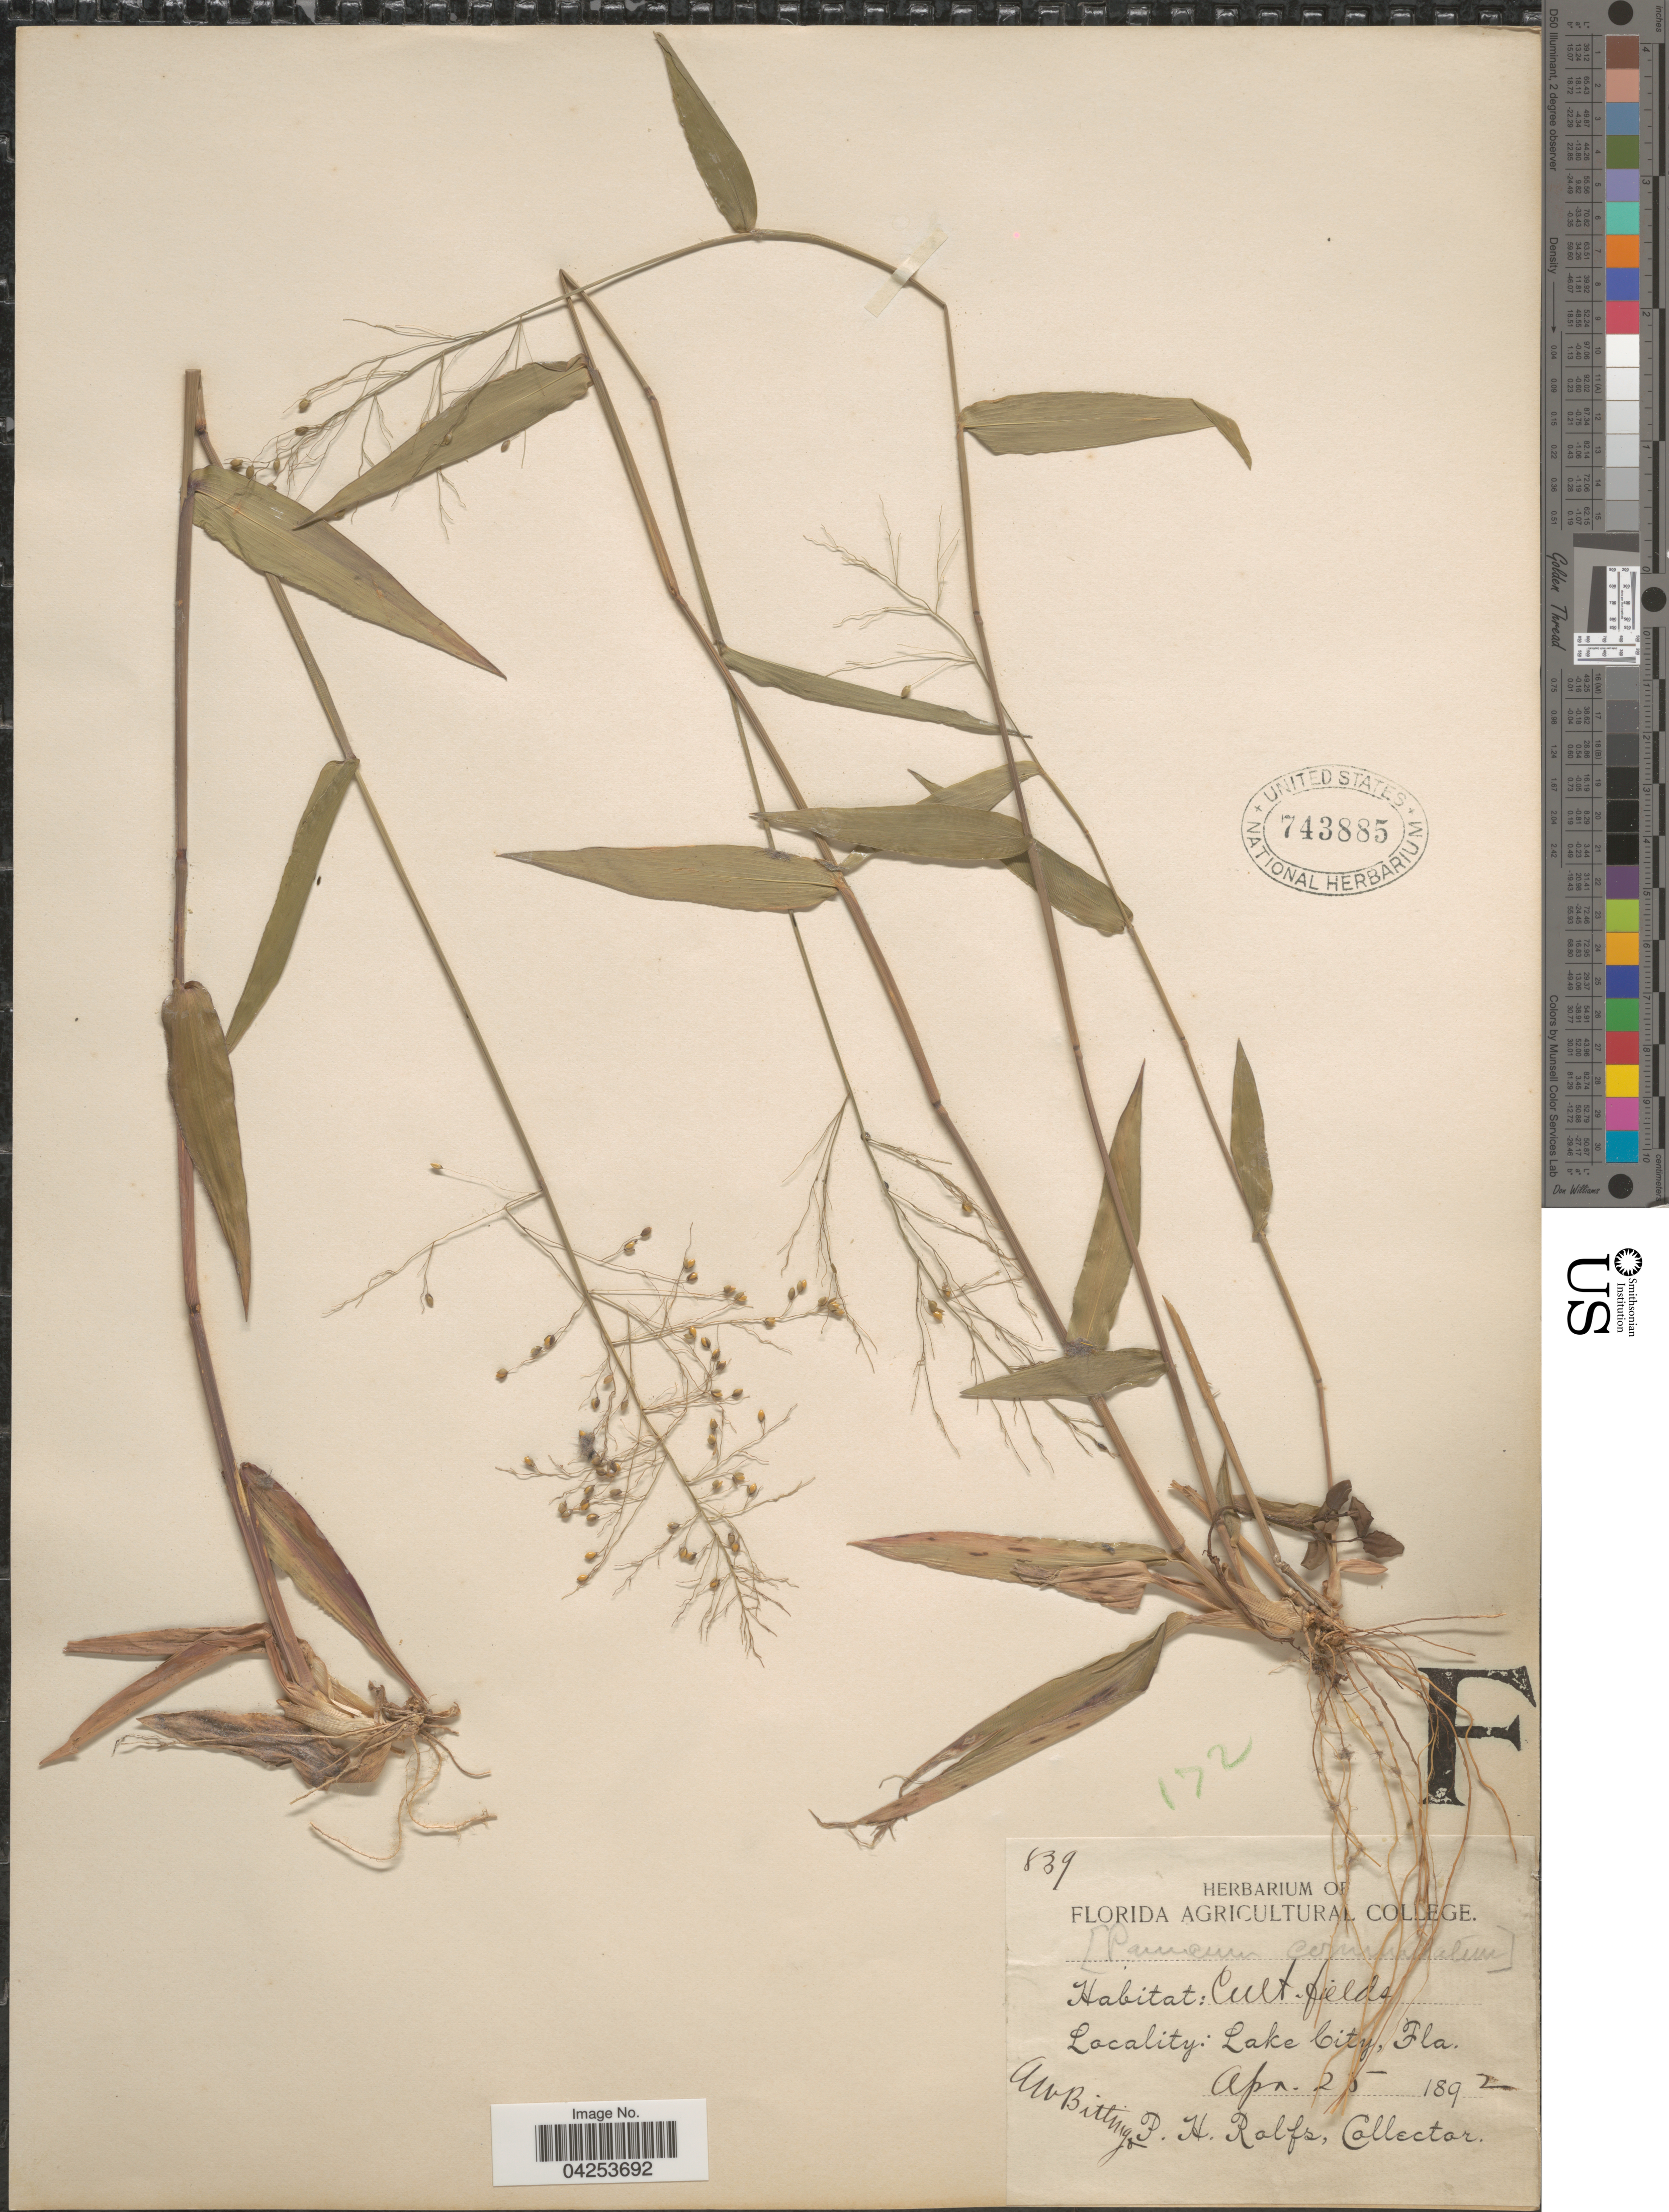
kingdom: Plantae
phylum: Tracheophyta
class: Liliopsida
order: Poales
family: Poaceae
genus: Dichanthelium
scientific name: Dichanthelium commutatum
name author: (Schult.) Gould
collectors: A. Bitting & P. H. Rolfs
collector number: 839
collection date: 1892-04-25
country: United States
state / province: Florida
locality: Cult. fields. Lake City.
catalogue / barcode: US 743885